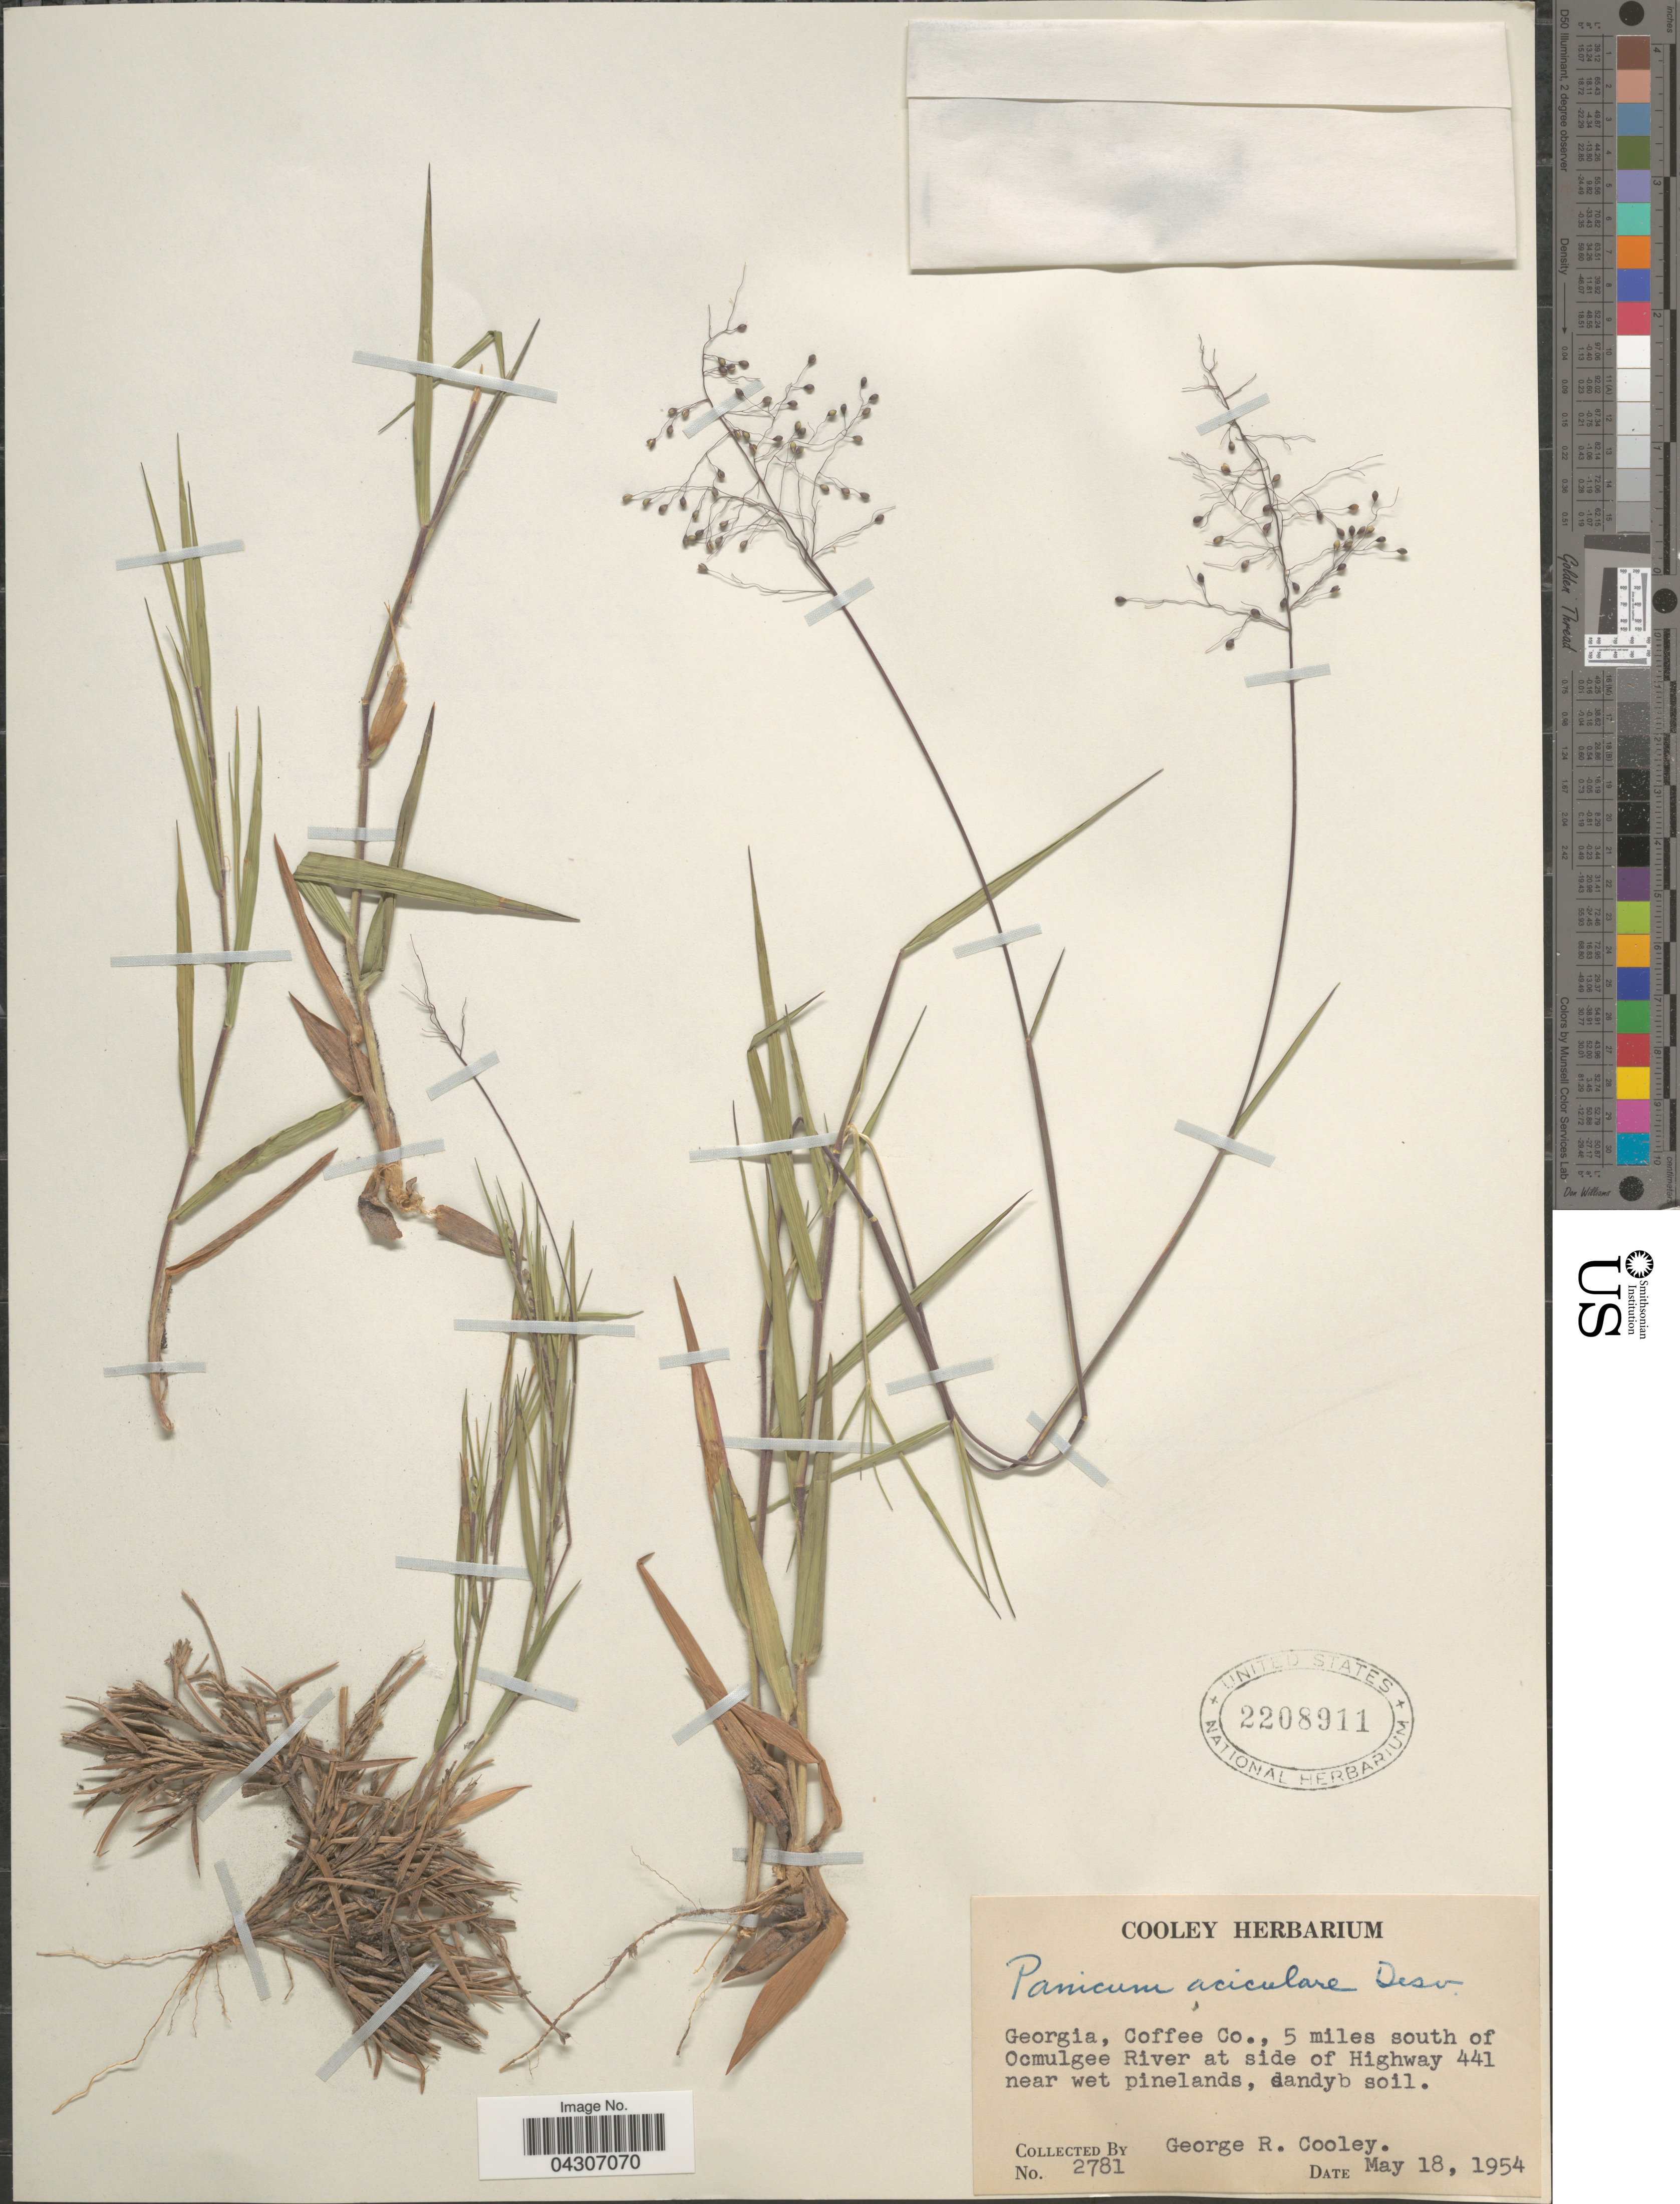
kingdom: Plantae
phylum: Tracheophyta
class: Liliopsida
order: Poales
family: Poaceae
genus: Dichanthelium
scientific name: Dichanthelium aciculare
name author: (Desv. ex Poir.) Gould & C.A. Clark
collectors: G. R. Cooley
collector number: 2781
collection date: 1954-05-18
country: United States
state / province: Georgia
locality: Coffee Co., 5 miles south of Ocmulgee River at side of Highway 441 near wet pinelands.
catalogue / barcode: US 2208911